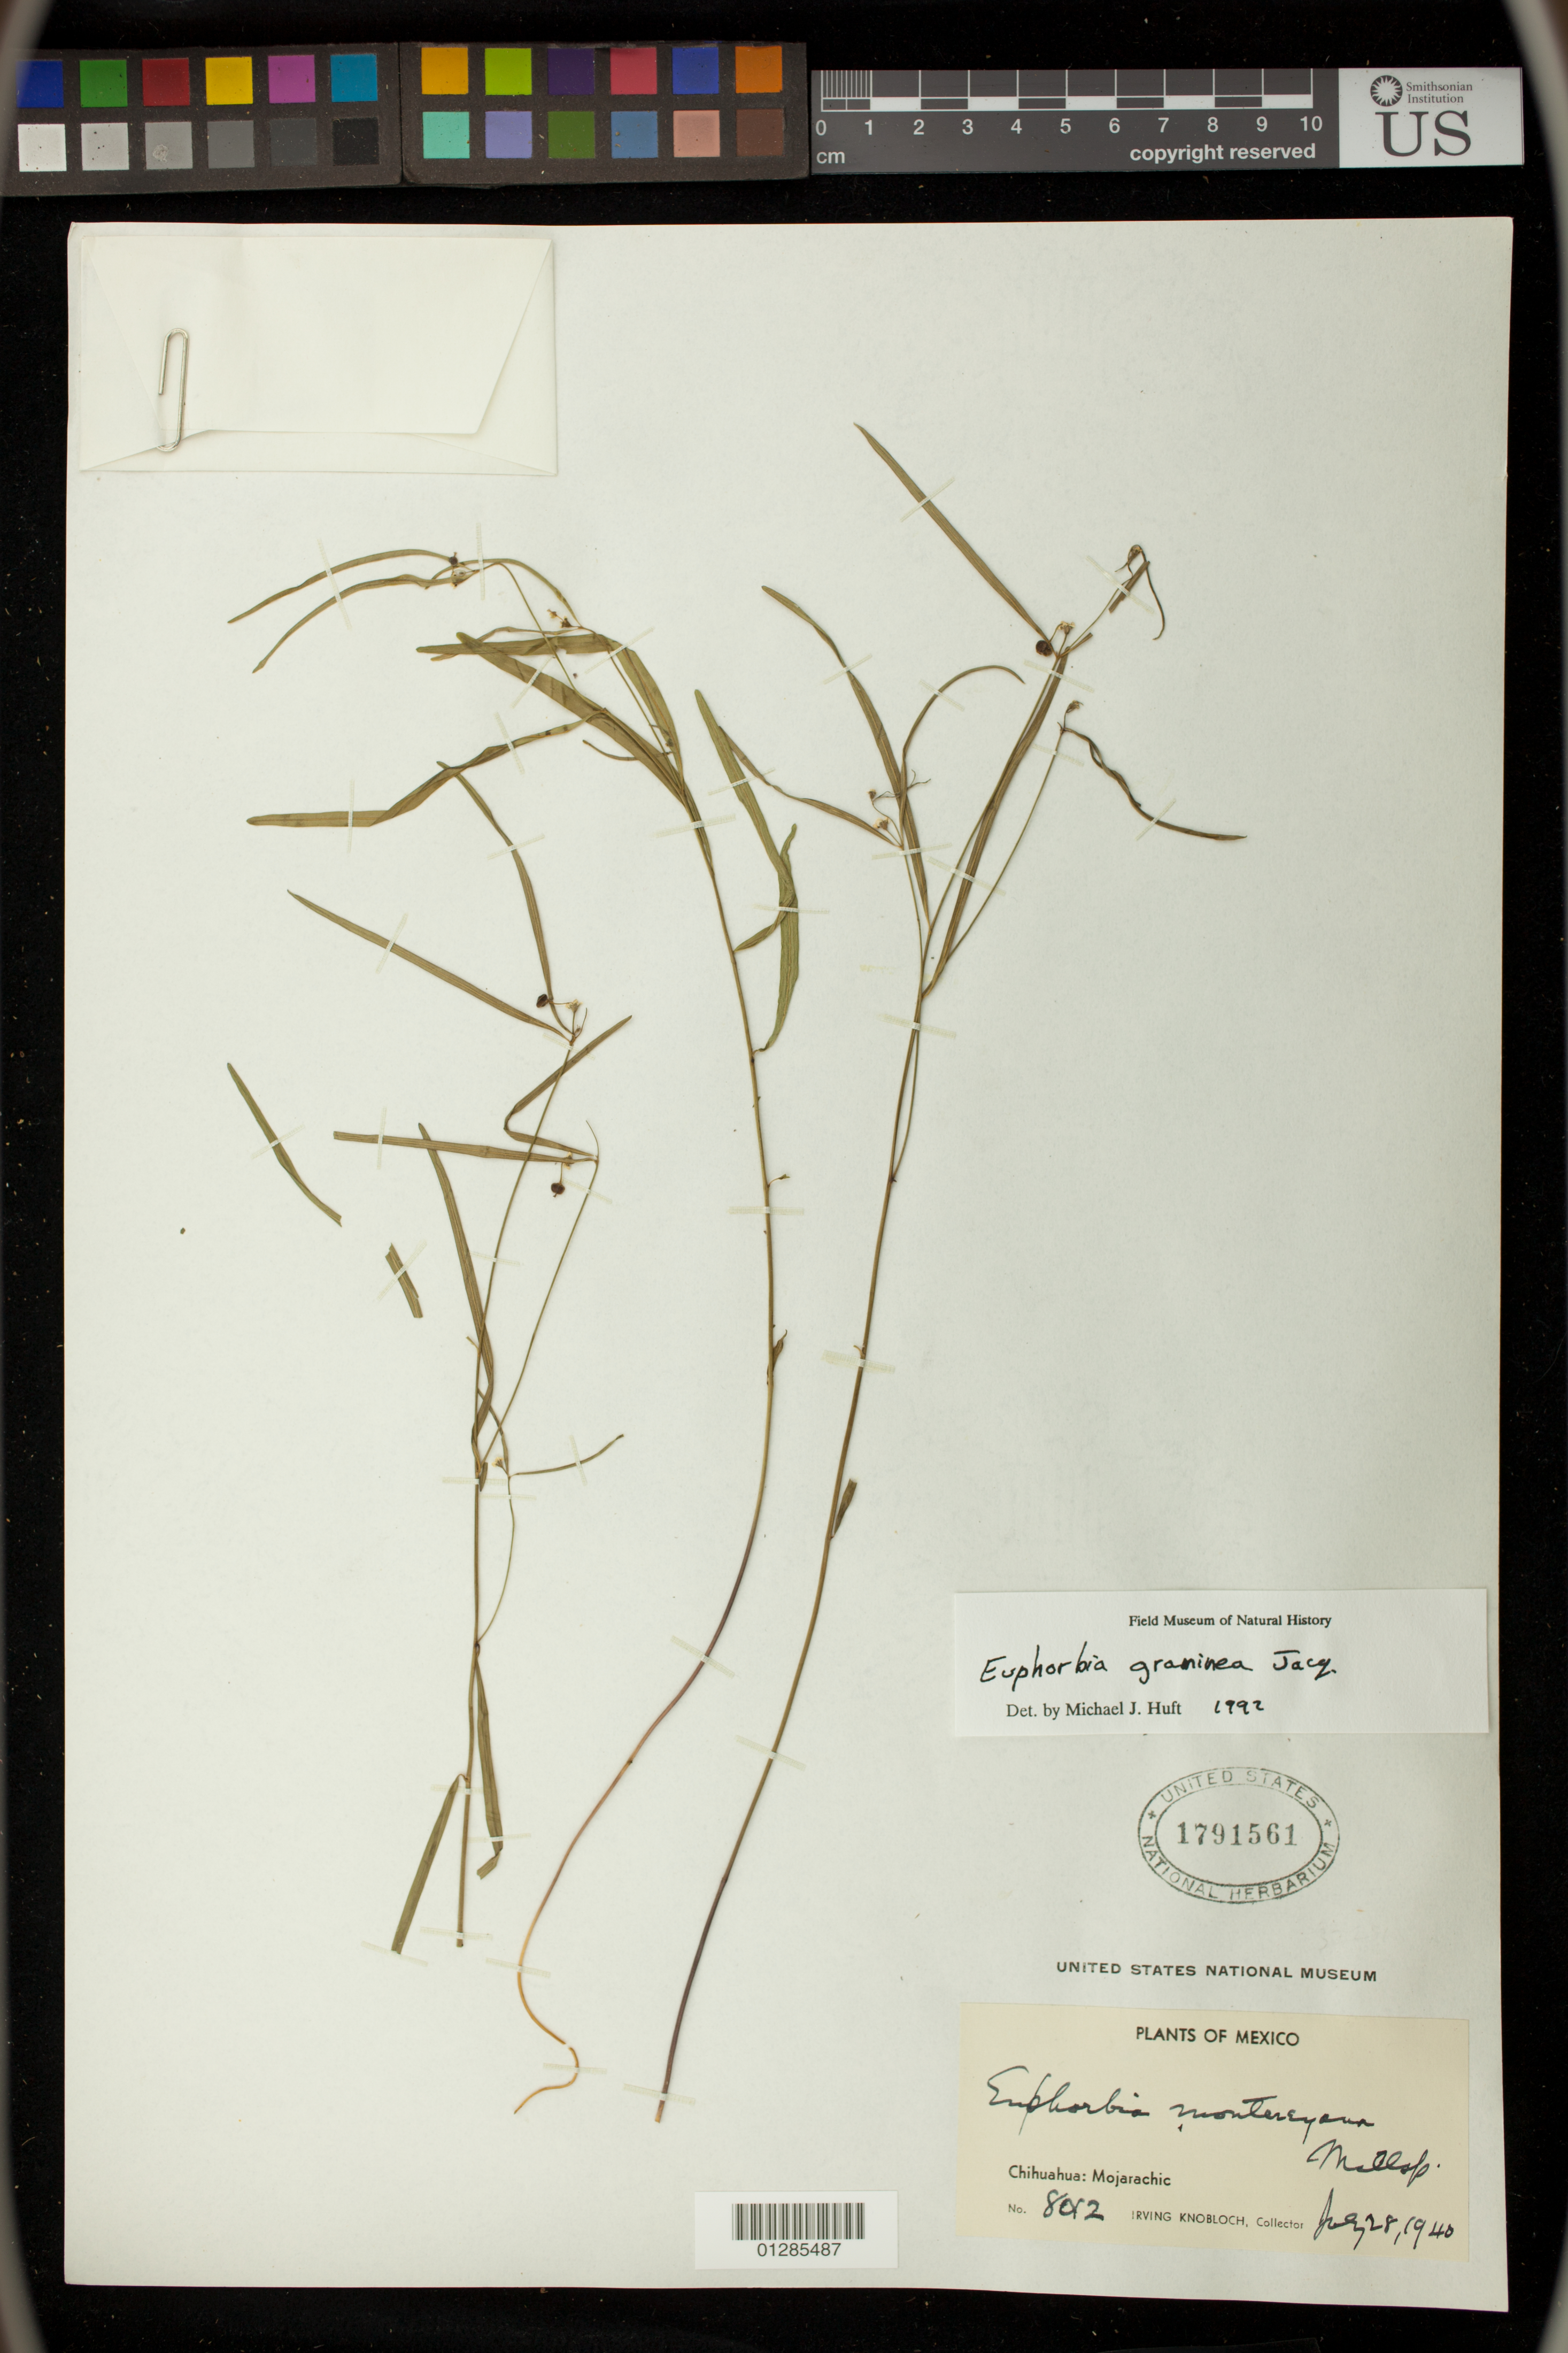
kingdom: Plantae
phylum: Tracheophyta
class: Magnoliopsida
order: Malpighiales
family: Euphorbiaceae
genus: Euphorbia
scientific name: Euphorbia graminea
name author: Jacq.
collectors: I. W. Knobloch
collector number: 8012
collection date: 1940-07-28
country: Mexico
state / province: Chihuahua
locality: Mojarachic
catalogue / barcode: US 1791561